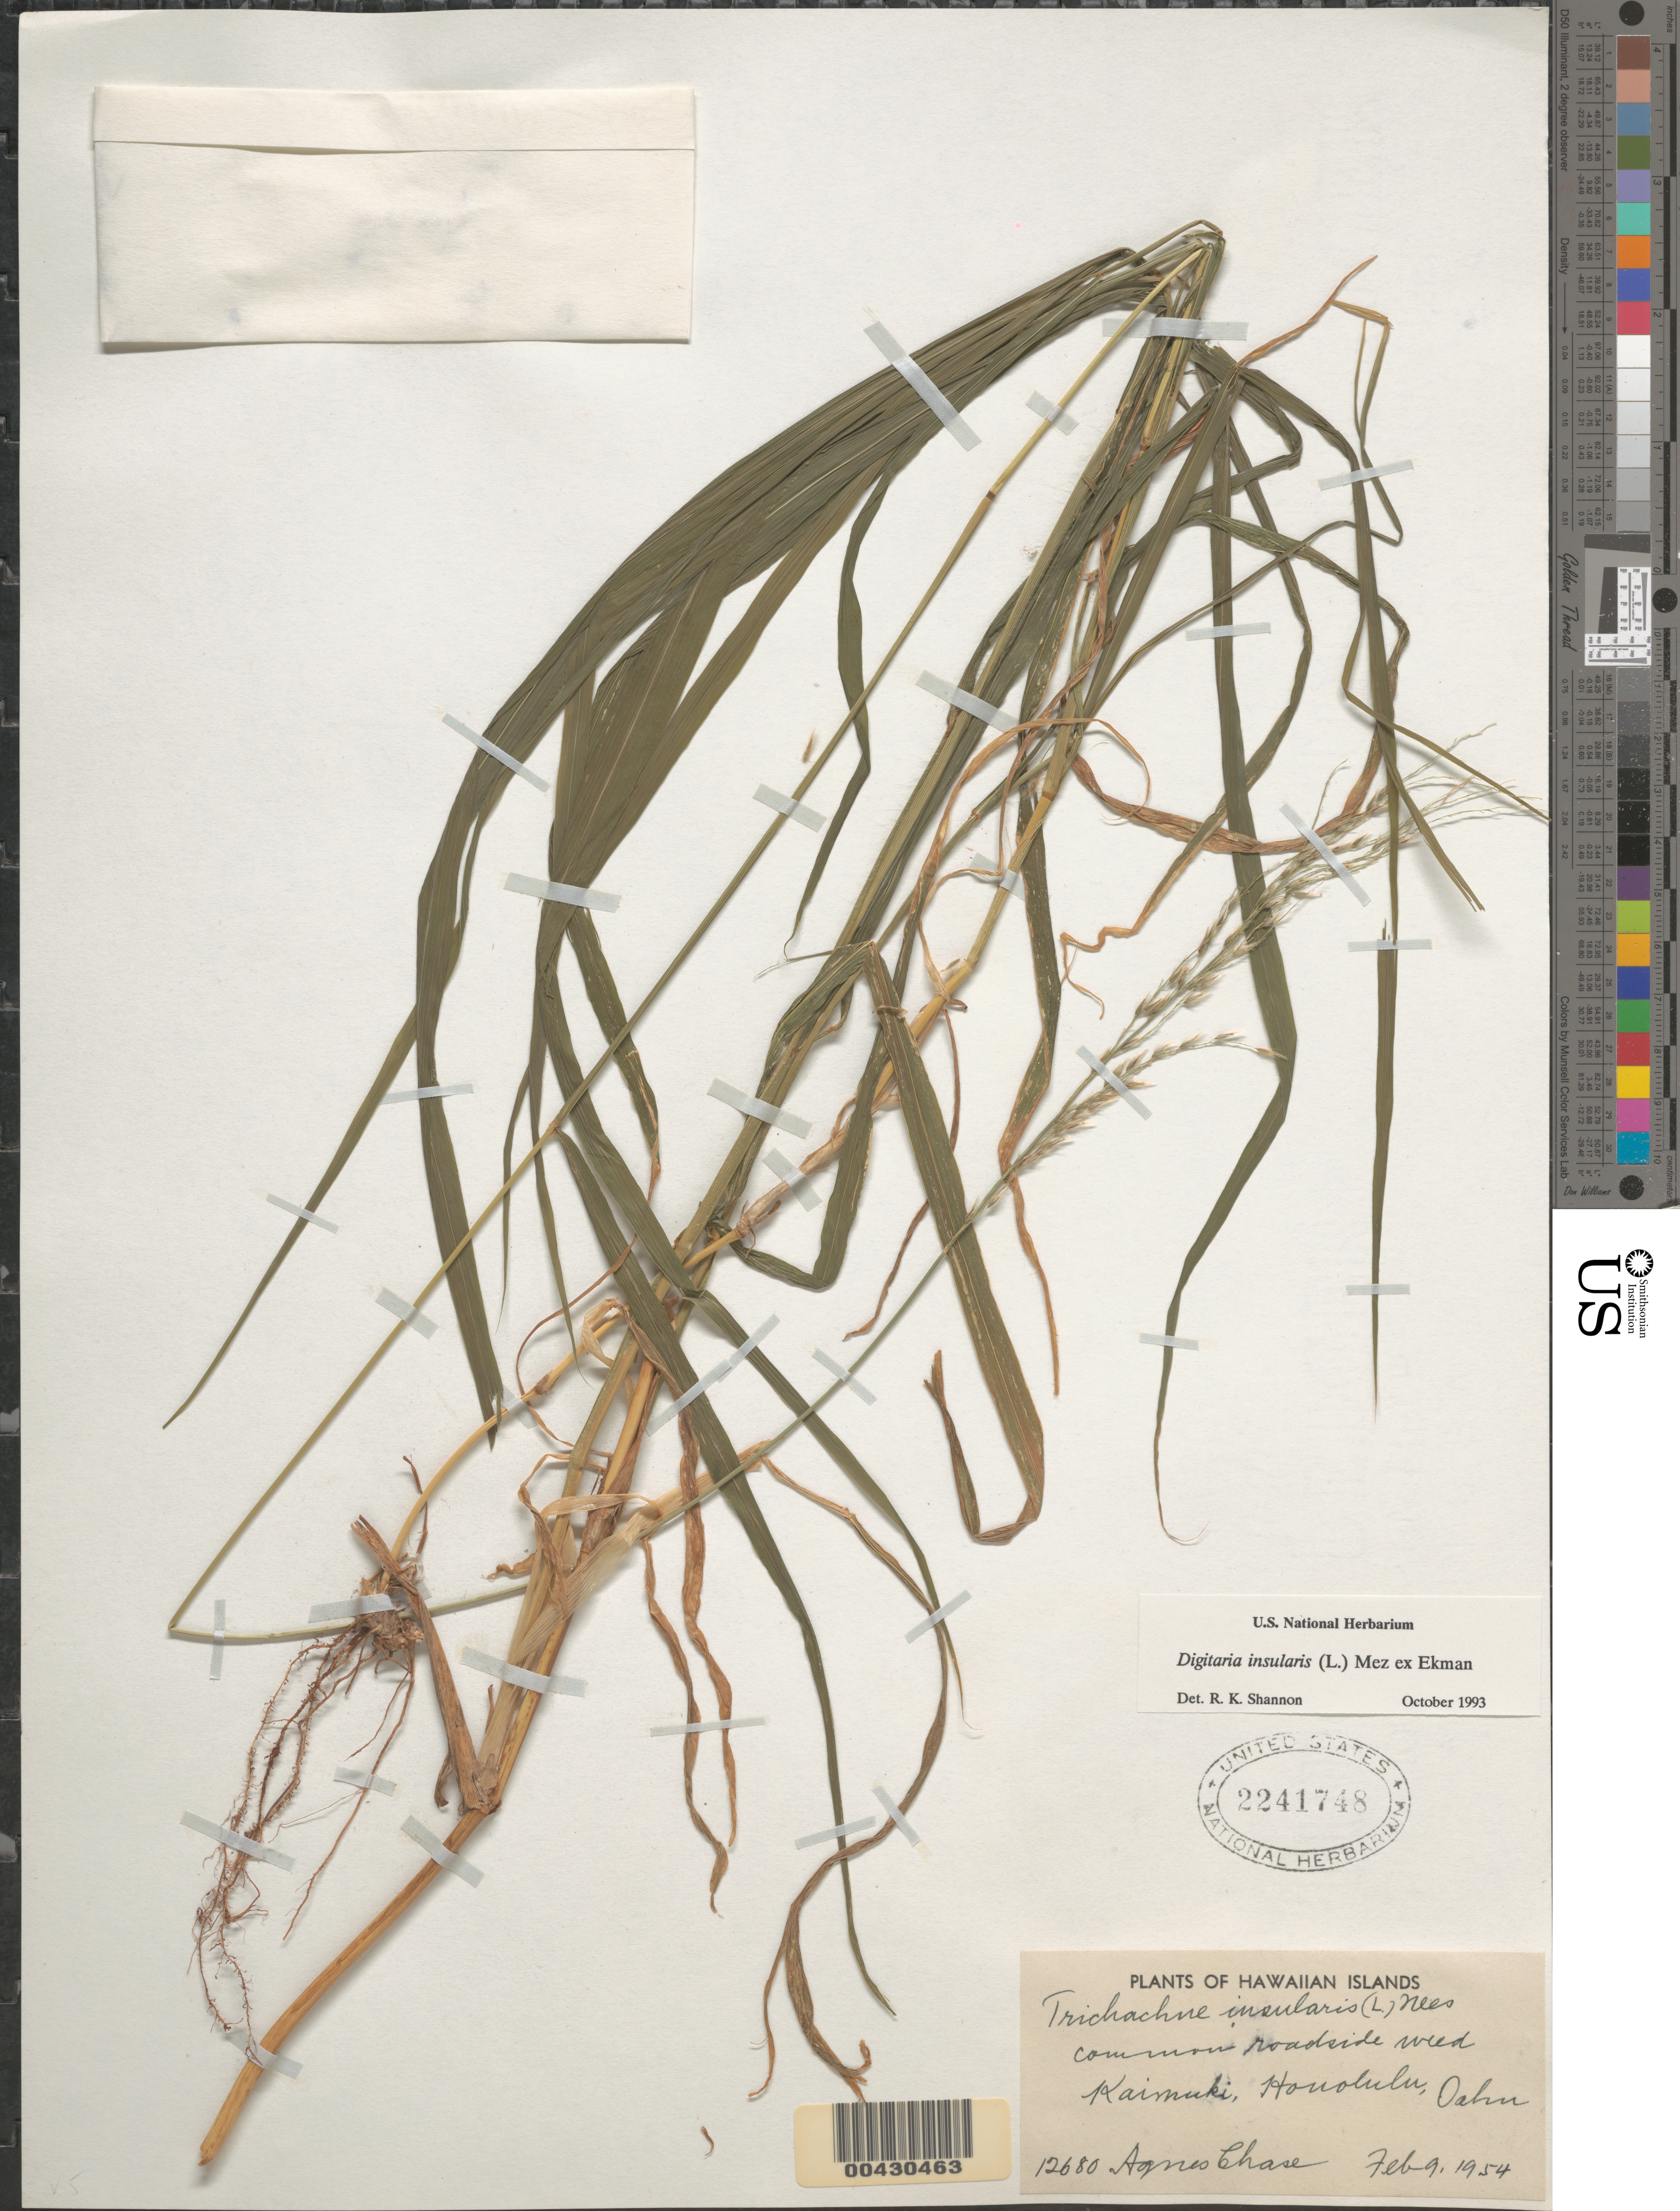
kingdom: Plantae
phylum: Tracheophyta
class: Liliopsida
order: Poales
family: Poaceae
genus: Digitaria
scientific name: Digitaria insularis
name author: (L.) Fedde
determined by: Shannon, R. K., (UNITED STATES)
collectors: A. Chase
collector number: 12680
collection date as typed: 9 Feb 1954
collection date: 1954-02-09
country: United States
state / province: Hawaii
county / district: Honolulu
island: Oahu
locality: Kaimuki, Honolulu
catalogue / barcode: US 2241748